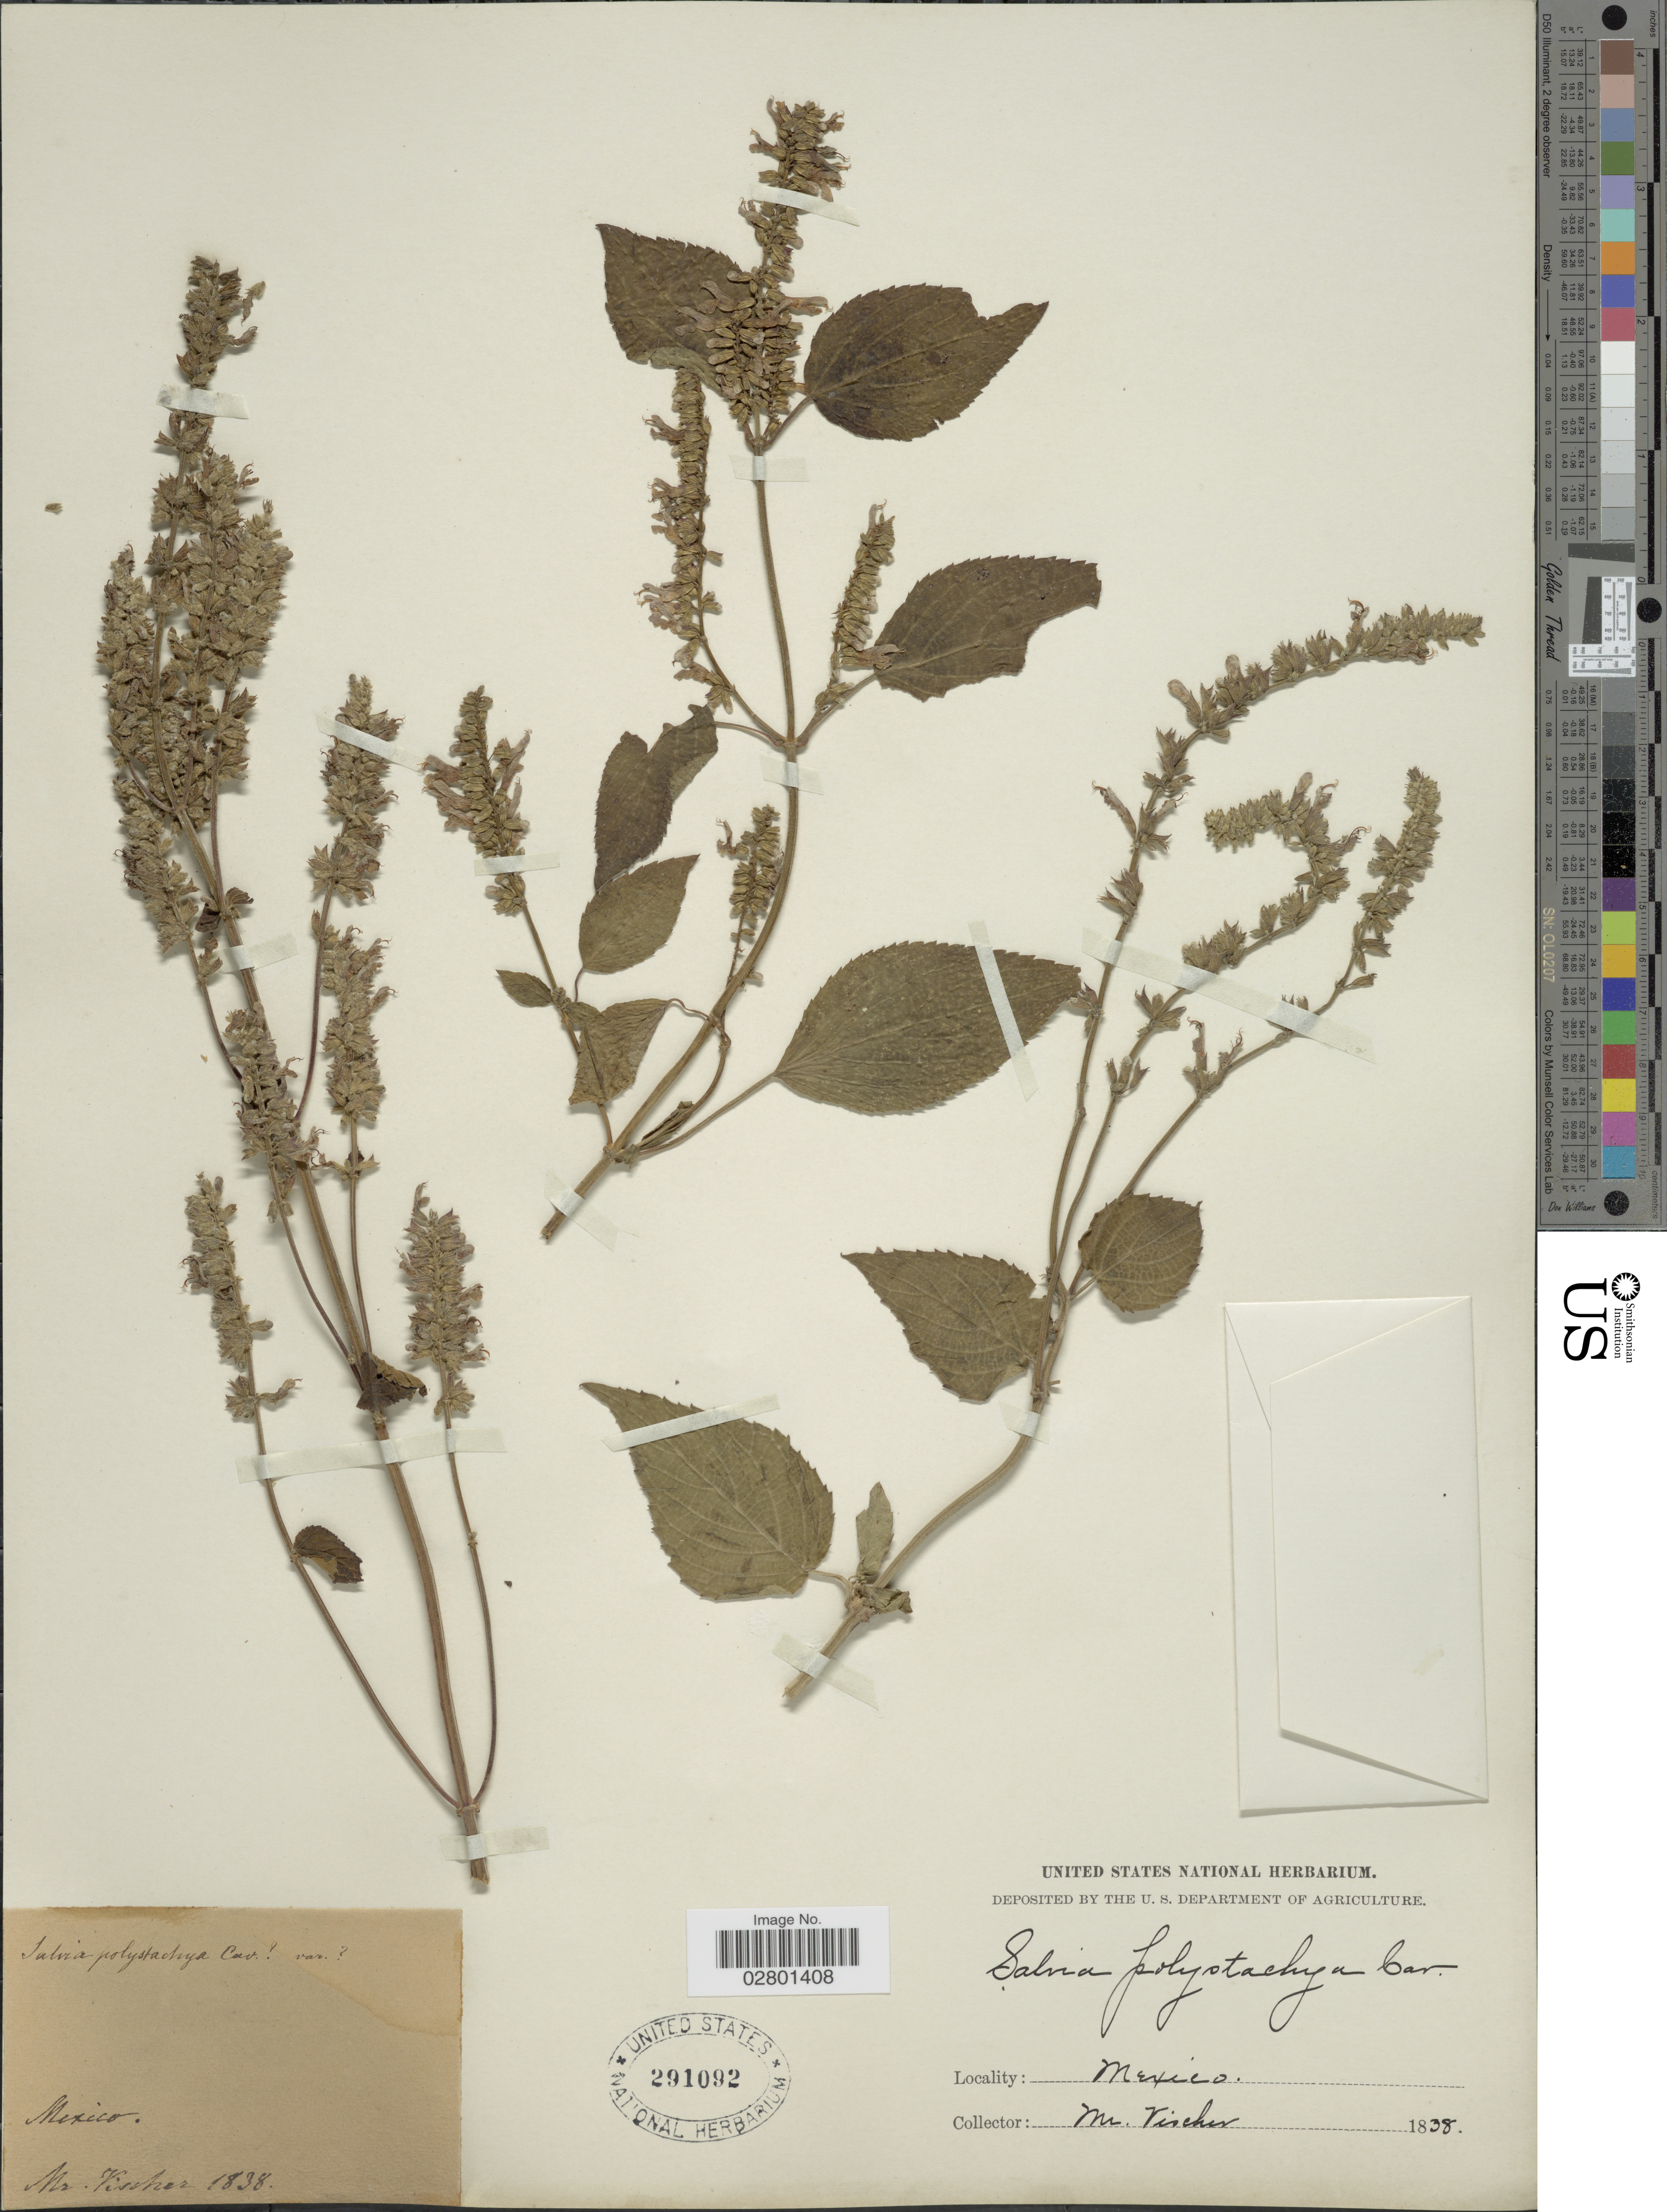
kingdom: Plantae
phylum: Tracheophyta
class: Magnoliopsida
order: Lamiales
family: Lamiaceae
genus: Salvia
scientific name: Salvia polystachya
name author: Cav.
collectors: Vischer, B.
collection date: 1838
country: Mexico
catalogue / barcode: US 291092